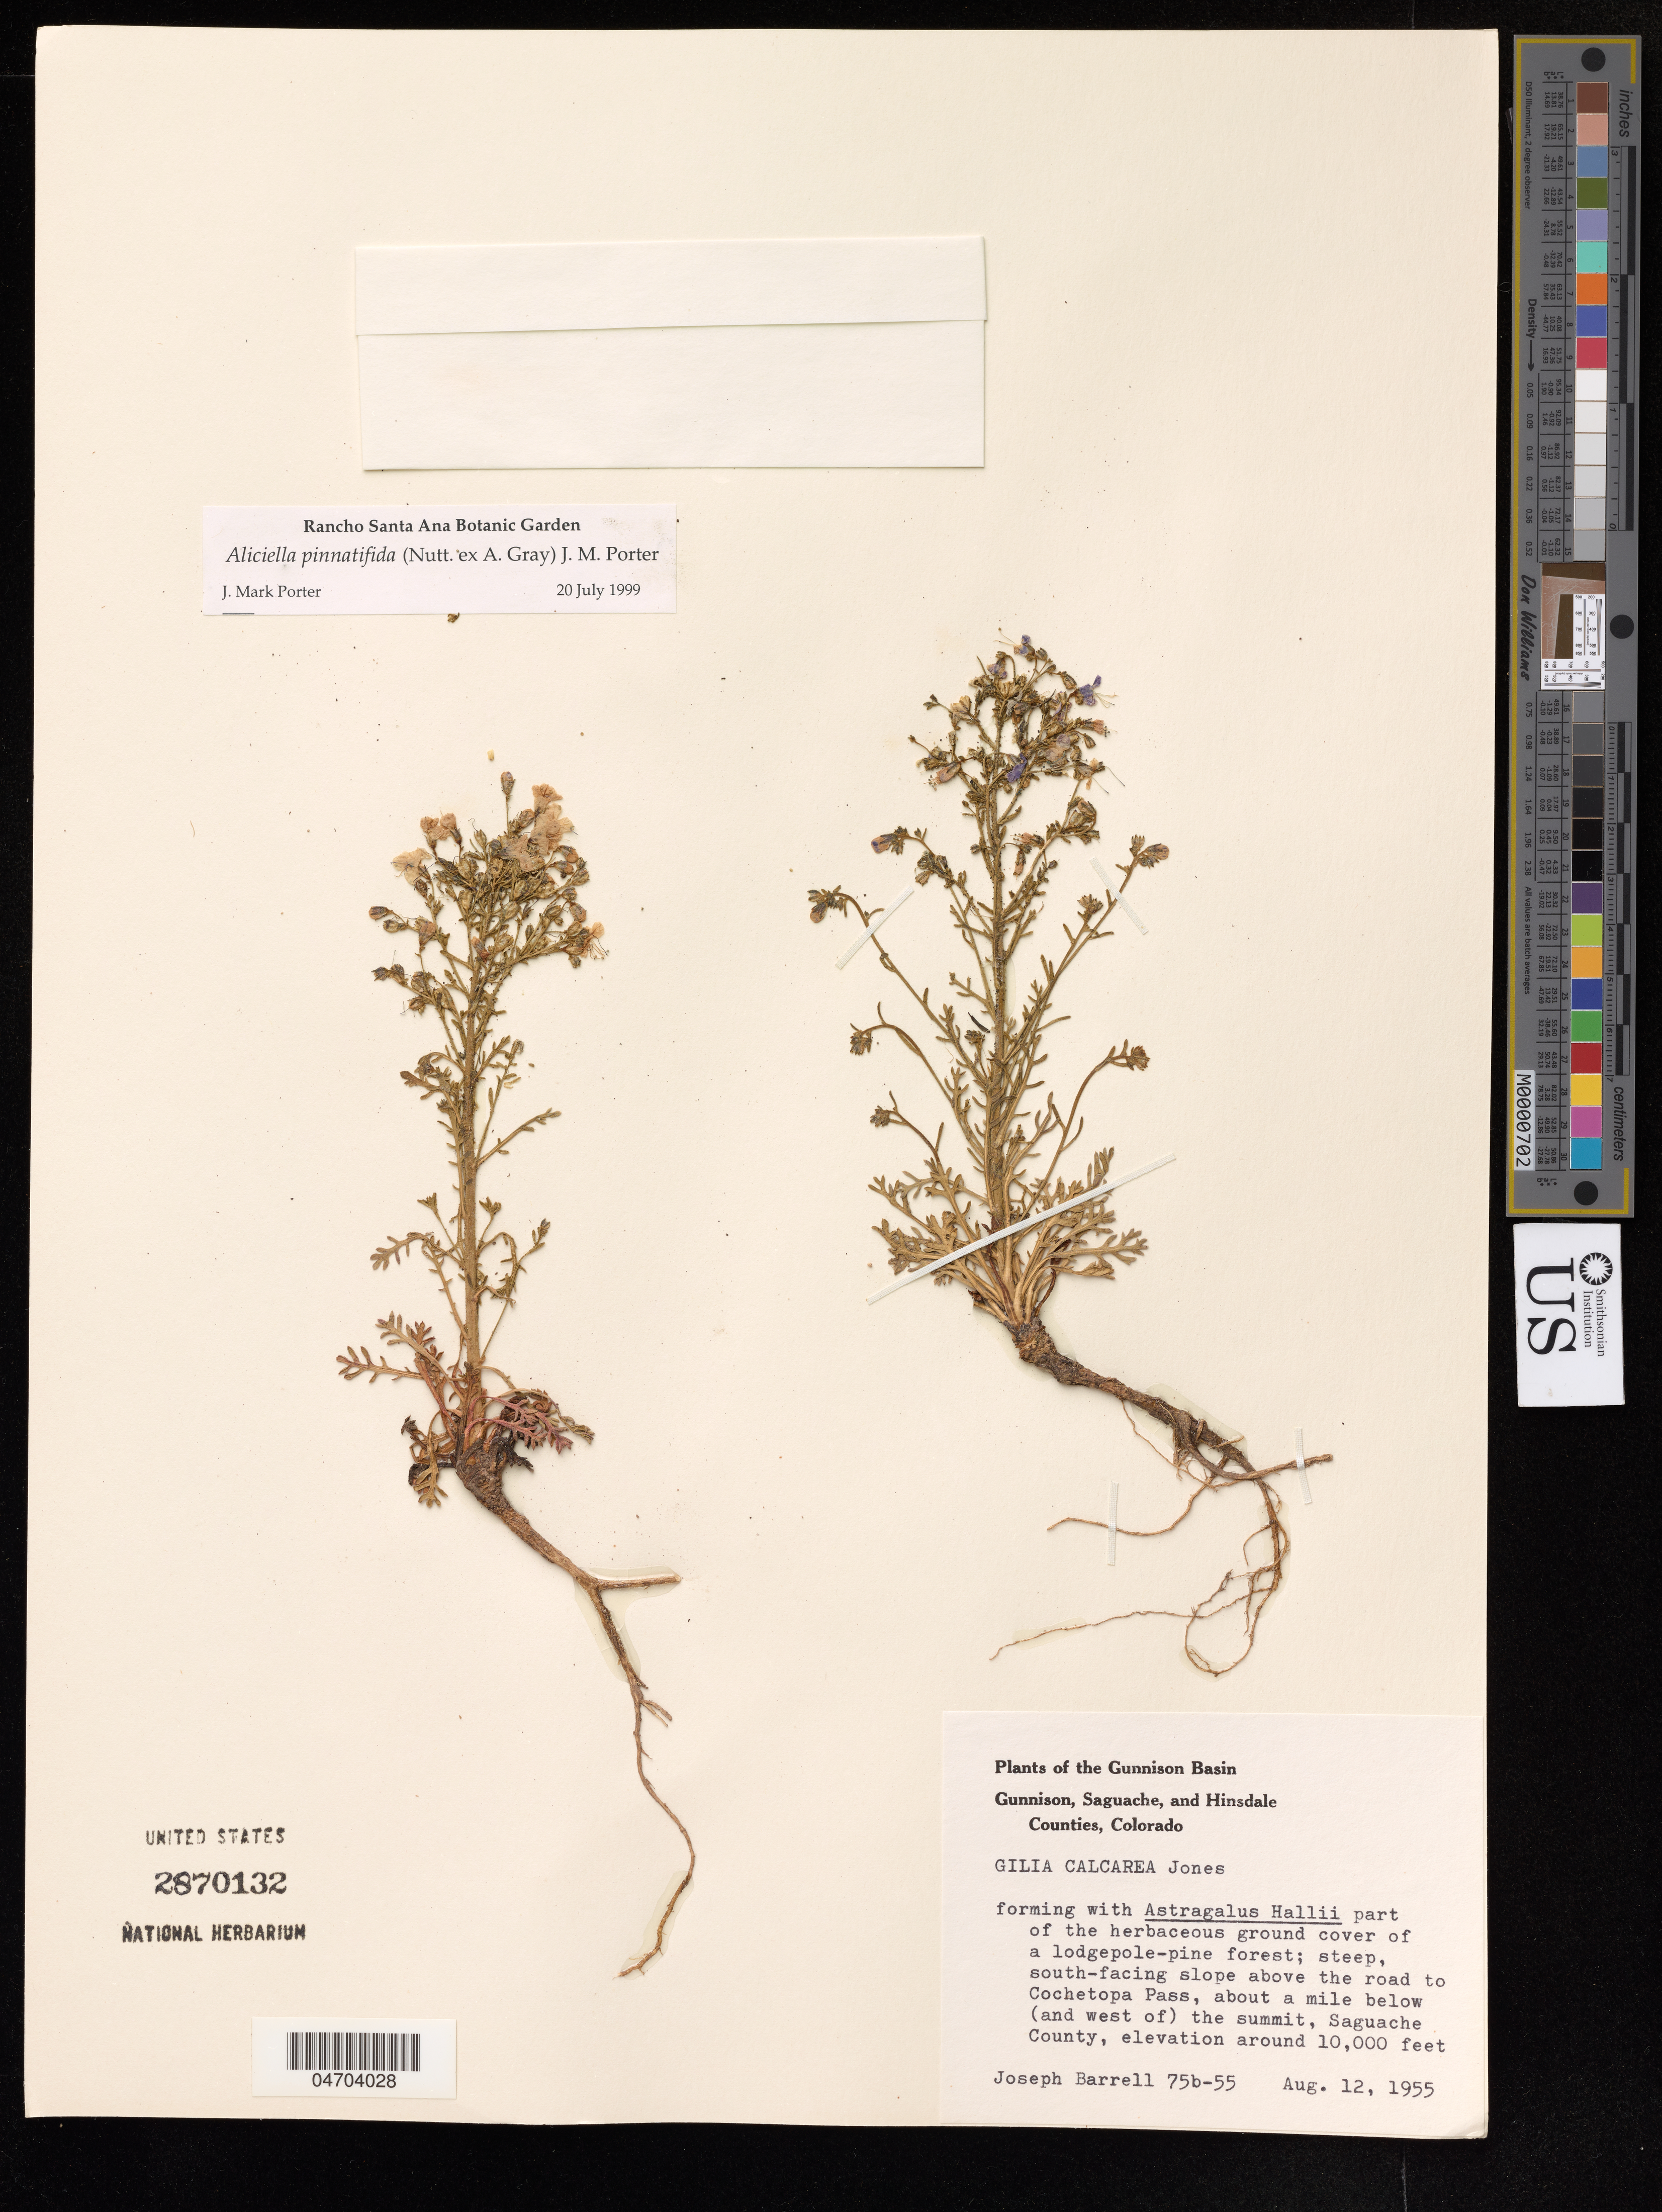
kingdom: Plantae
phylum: Tracheophyta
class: Magnoliopsida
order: Ericales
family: Polemoniaceae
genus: Aliciella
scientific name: Aliciella pinnatifida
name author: (Nutt. ex A. Gray) J.M. Porter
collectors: J. Barrell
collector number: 75b-55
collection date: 1955-08-12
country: United States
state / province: Colorado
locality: Gunnison Basin, Gunnison, Saguache, and Hinsdale Counties, road to Cochetopa Pass, Saguache County,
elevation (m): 3048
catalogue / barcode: US 2870132